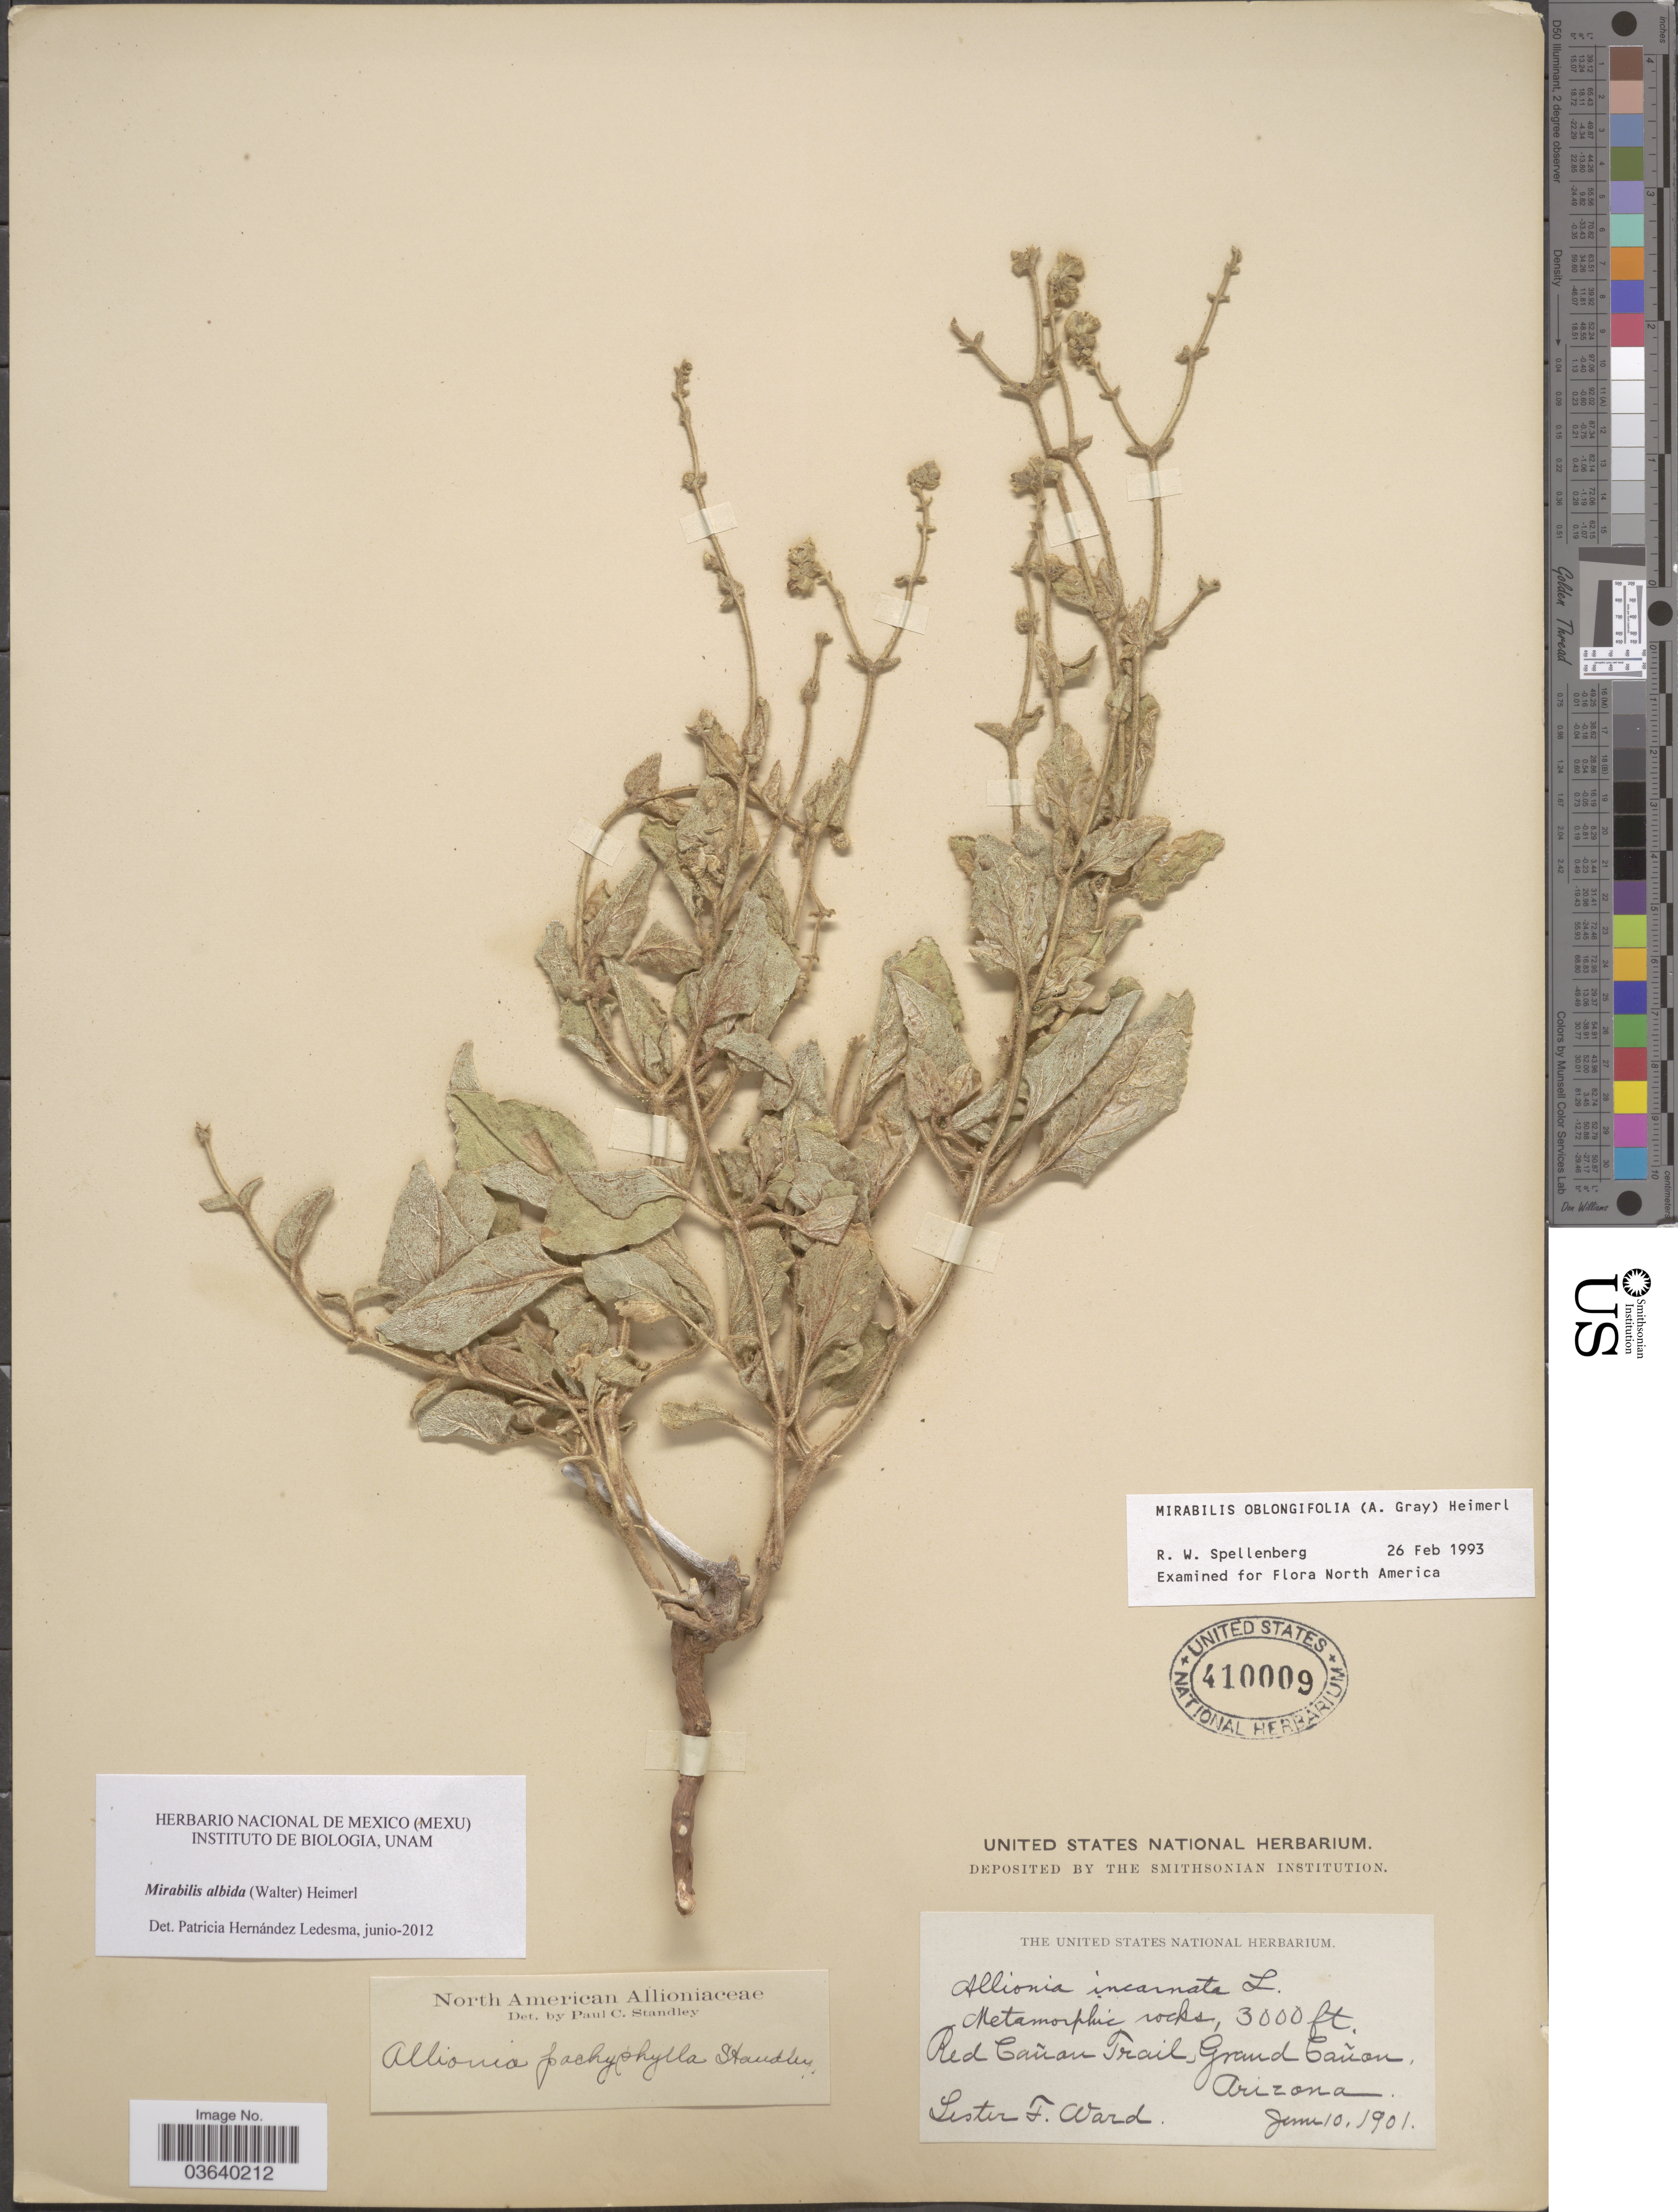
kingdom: Plantae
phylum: Tracheophyta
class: Magnoliopsida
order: Caryophyllales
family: Nyctaginaceae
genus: Mirabilis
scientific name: Mirabilis albida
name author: (Walter) Heimerl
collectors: L. F. Ward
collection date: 1901-06-10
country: United States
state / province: Arizona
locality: Red Cañon Trail, Grand Cañon.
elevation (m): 914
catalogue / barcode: US 410009